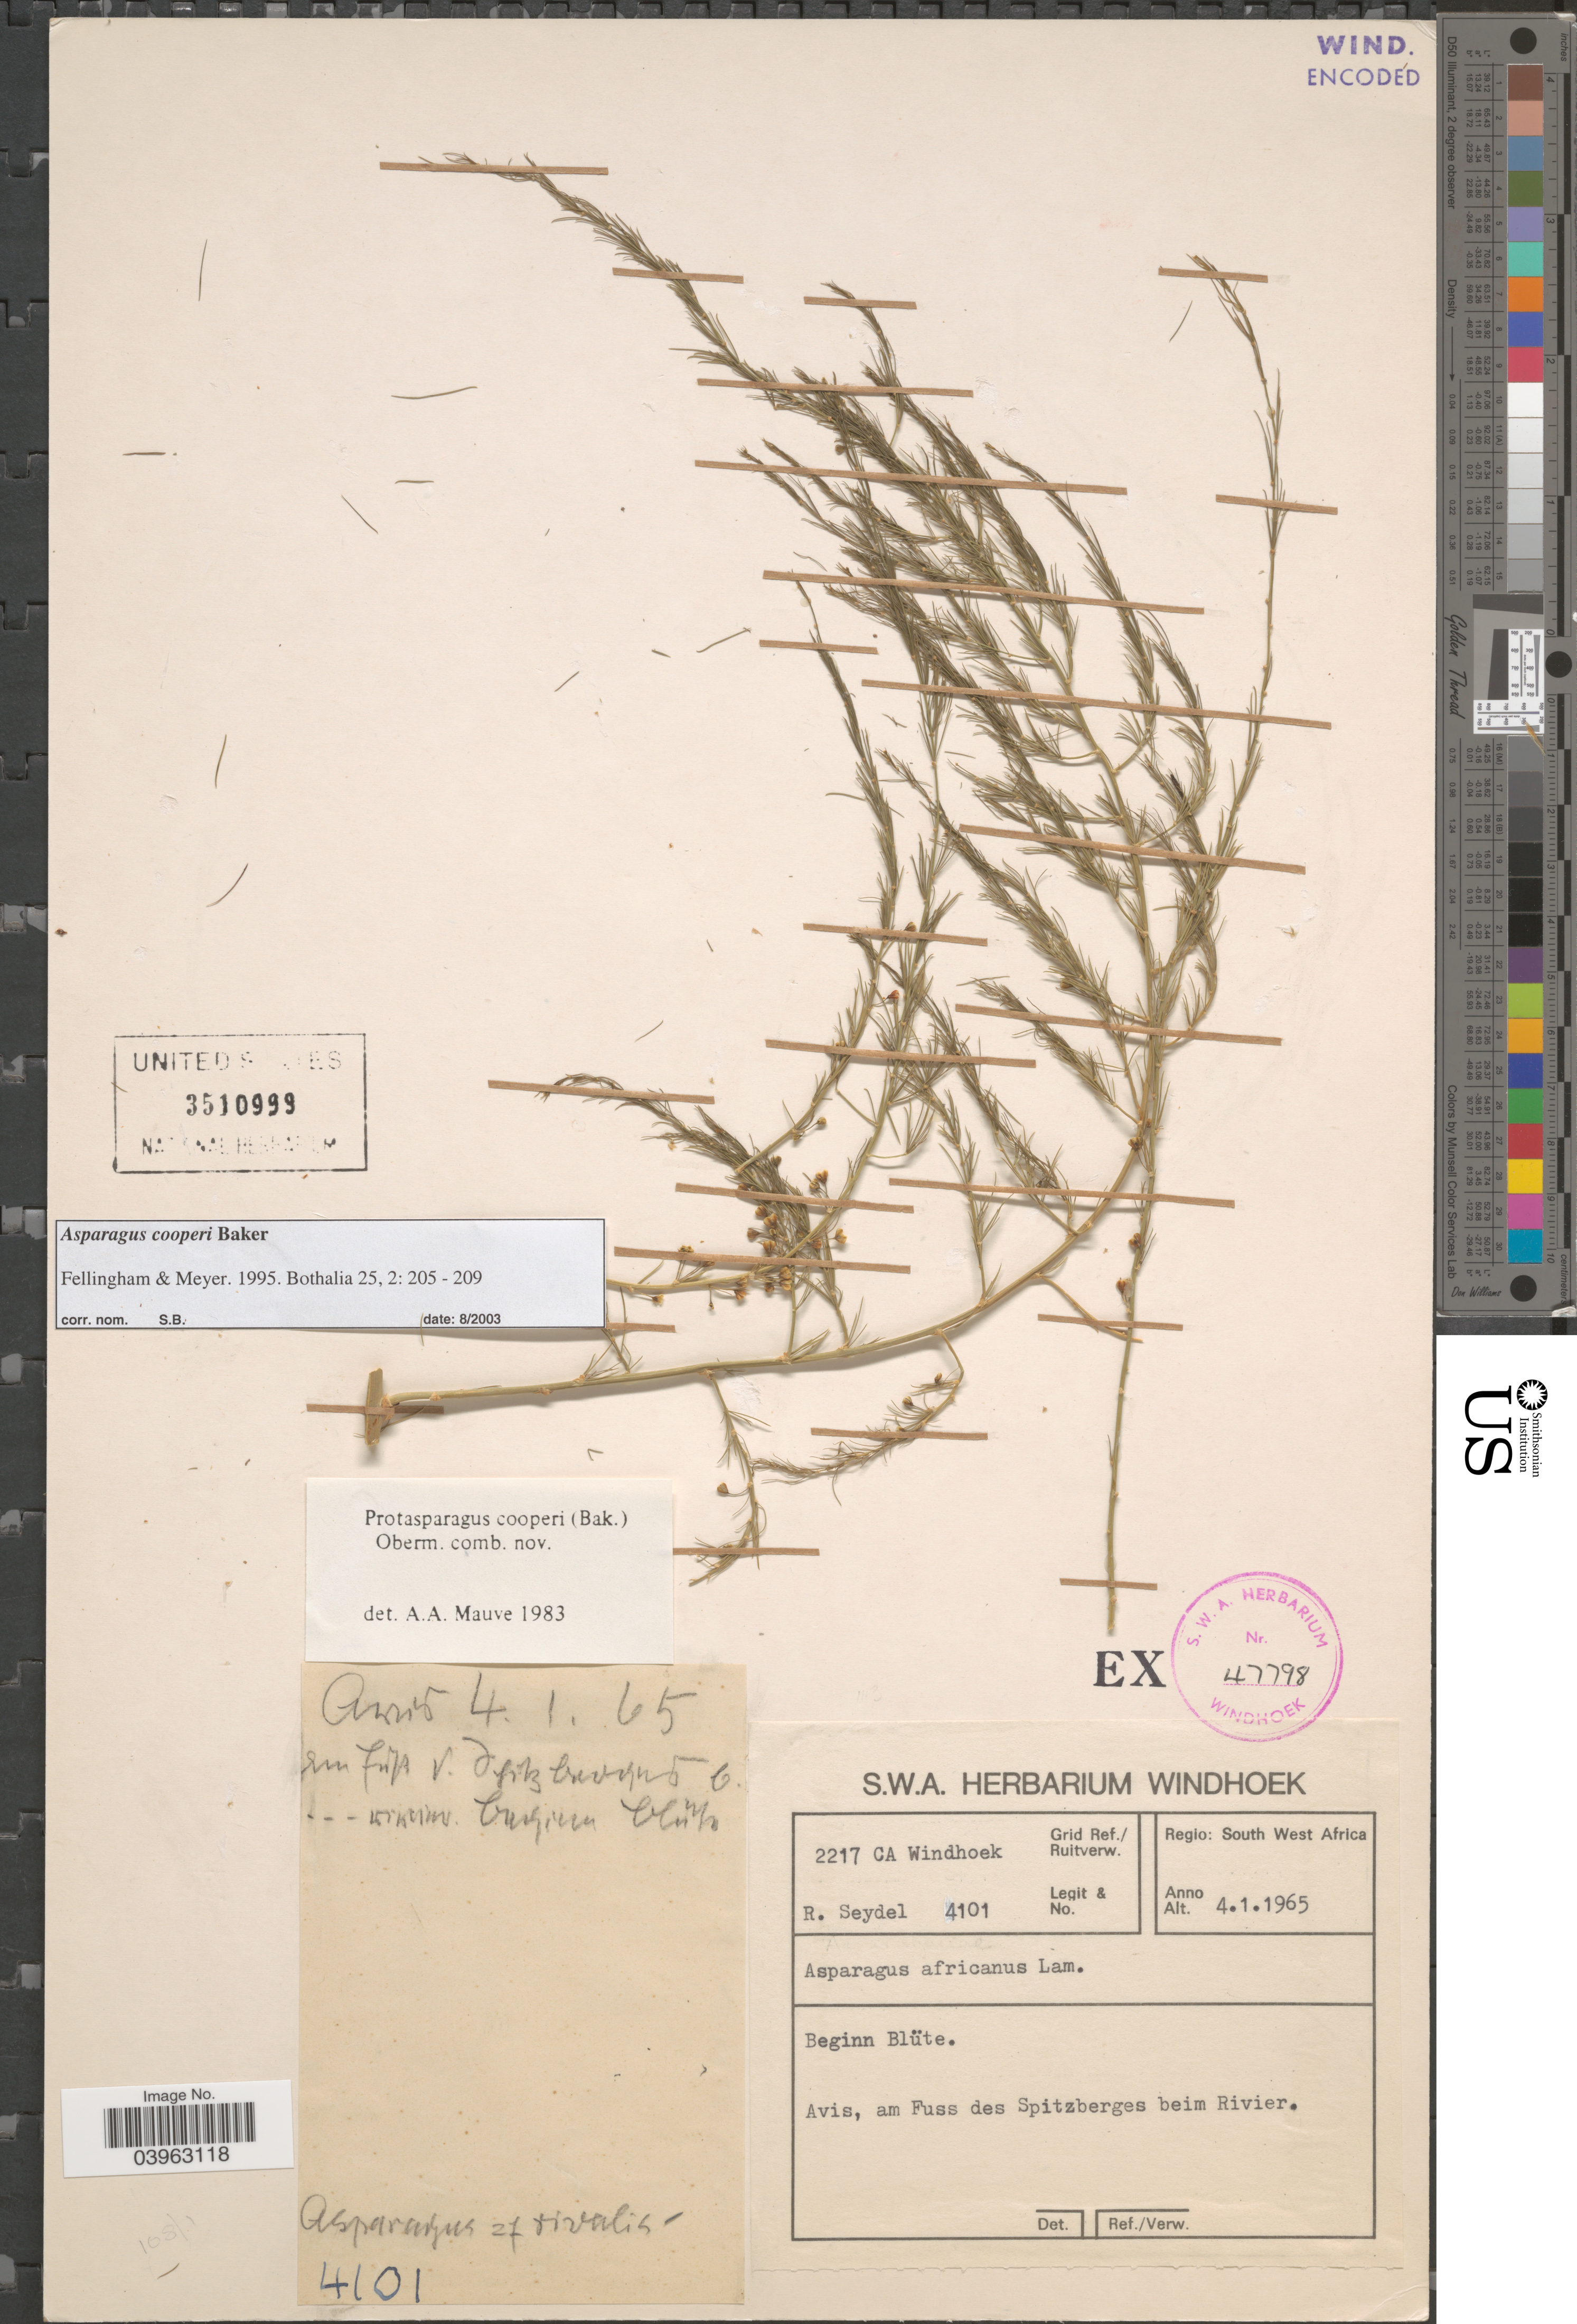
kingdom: Plantae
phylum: Tracheophyta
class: Liliopsida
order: Asparagales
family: Asparagaceae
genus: Asparagus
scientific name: Asparagus cooperi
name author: Baker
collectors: R. Seydel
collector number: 4101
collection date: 1965-01-04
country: Namibia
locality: Grid Ref./ Ruitverw. 2217 CA Windhoek. Regio: South West Africa. Avis, am Fuss des Spitzberges beim Rivier.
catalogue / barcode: US 3510999